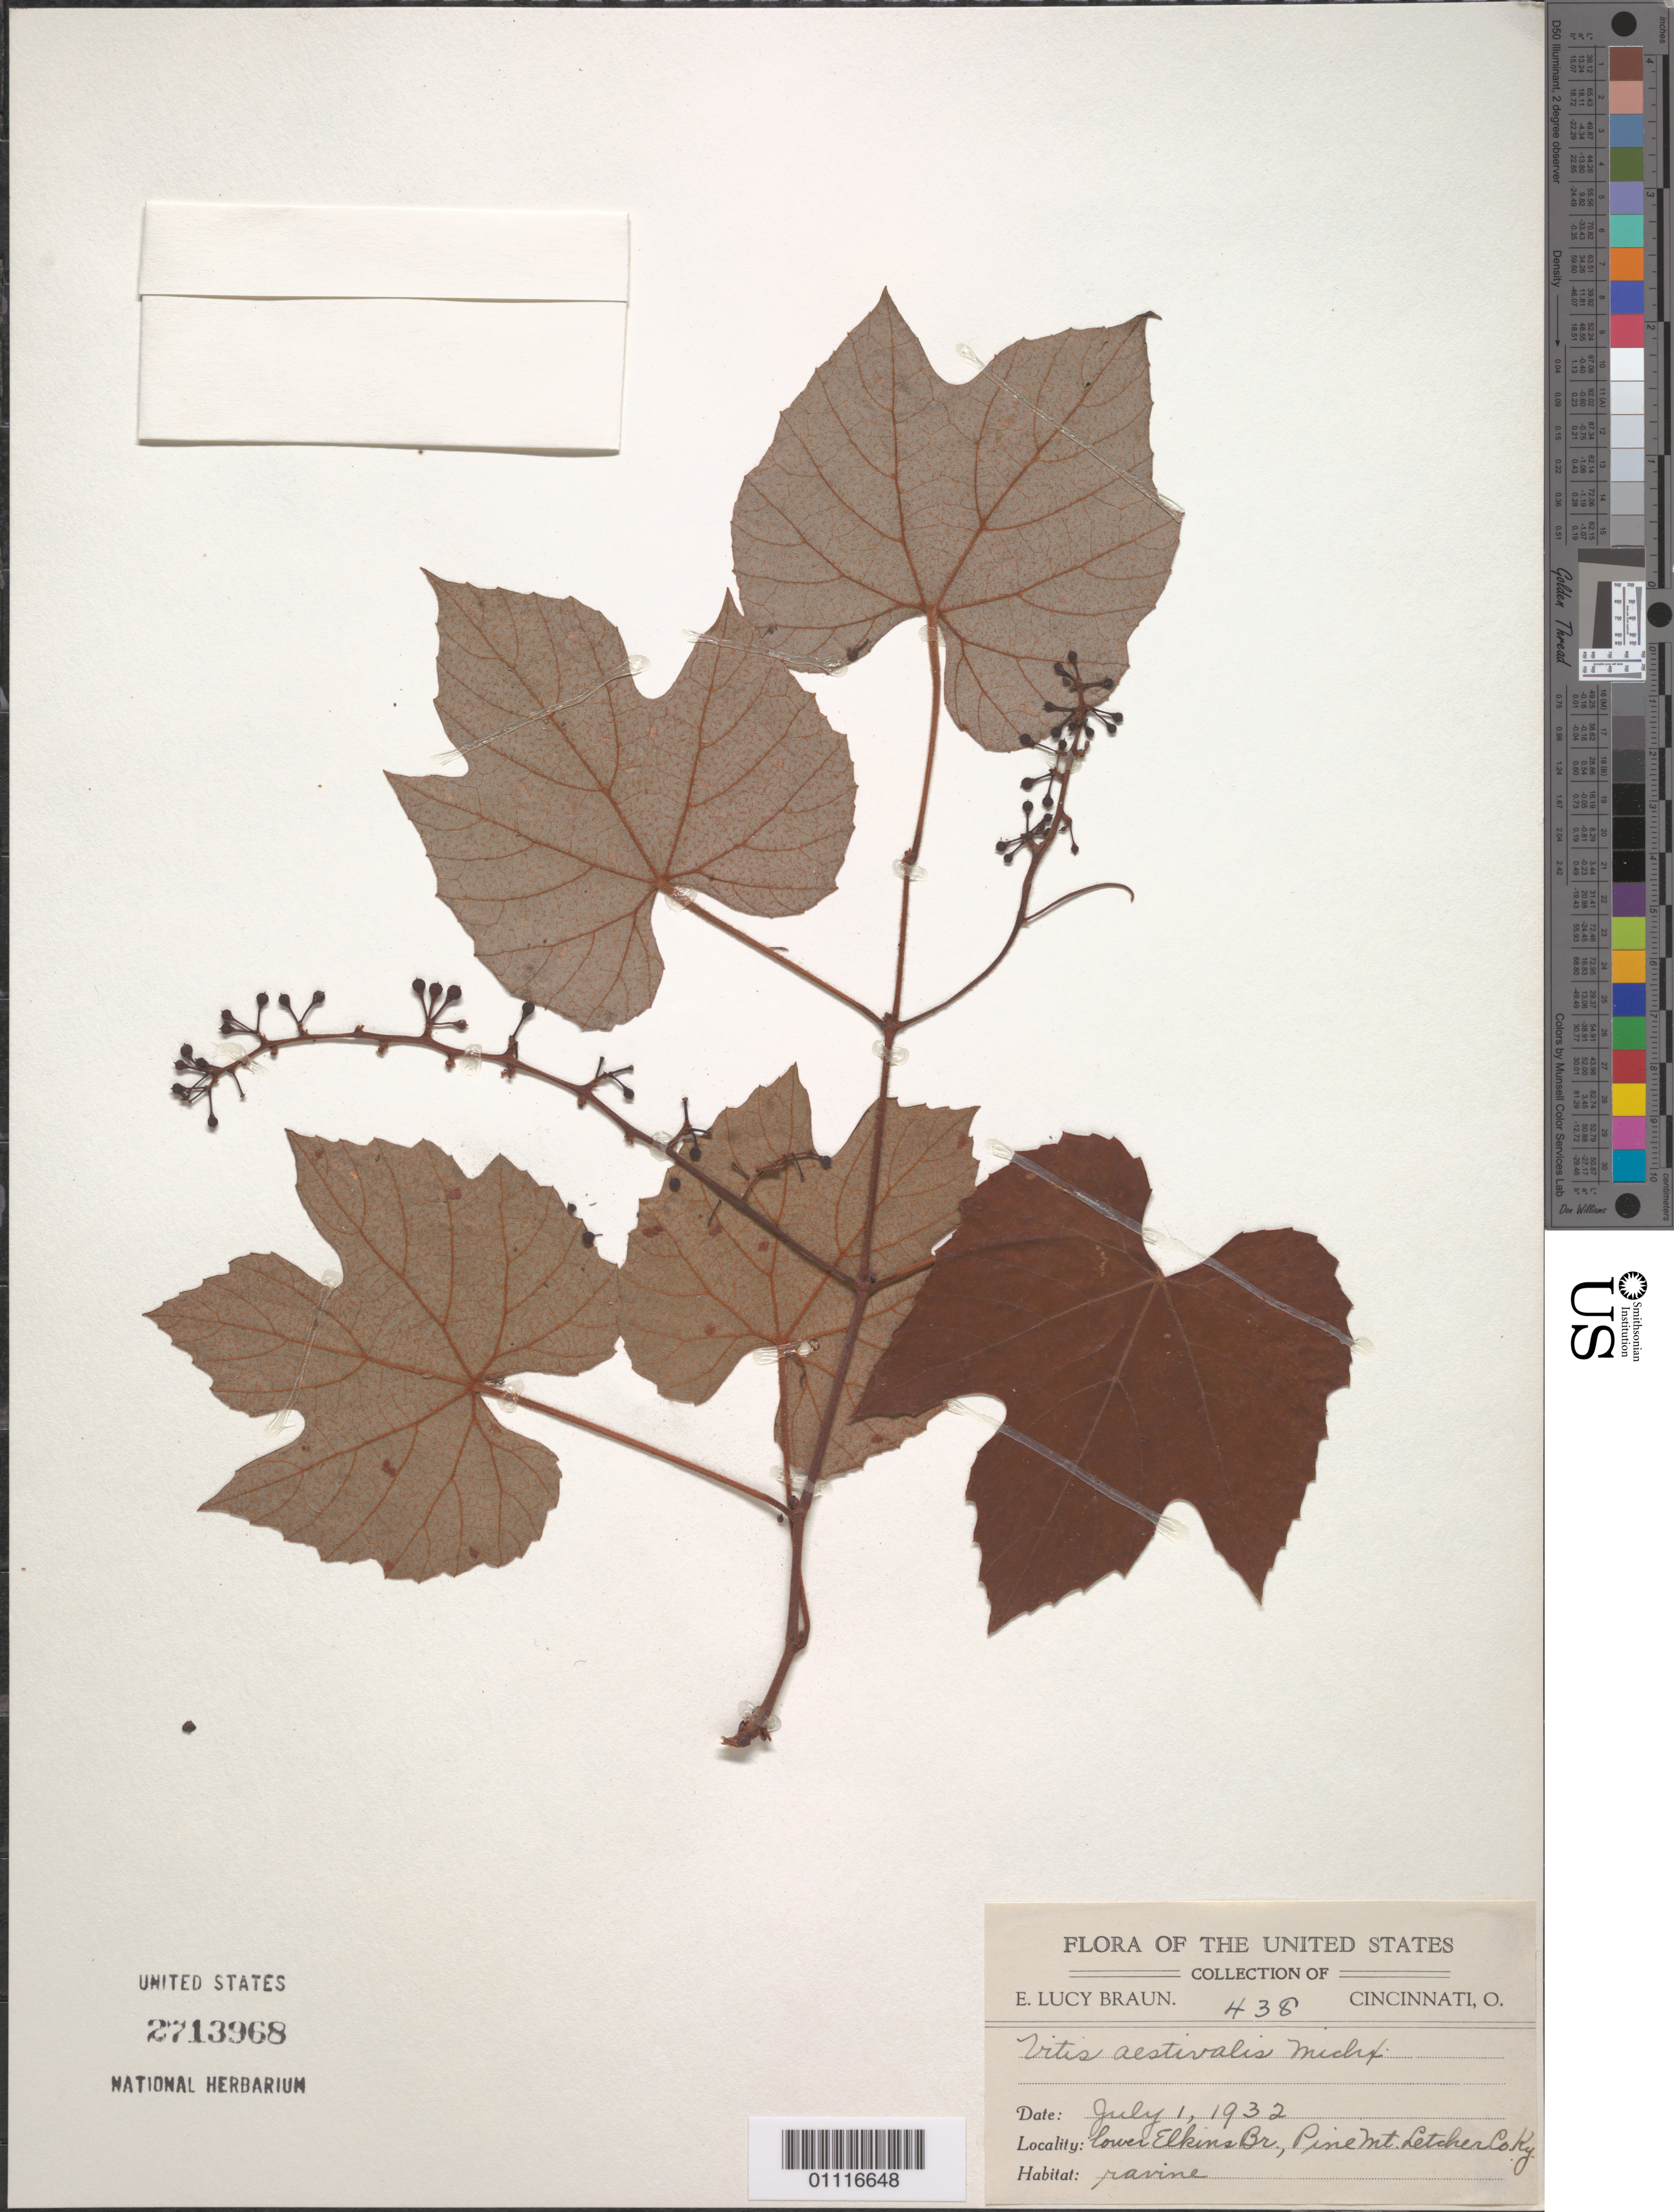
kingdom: Plantae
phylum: Tracheophyta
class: Magnoliopsida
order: Vitales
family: Vitaceae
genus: Vitis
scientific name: Vitis aestivalis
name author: Michx.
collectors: E. L. Braun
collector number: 438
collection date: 1932-07-01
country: United States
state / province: Kentucky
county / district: Letcher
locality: Lower Elkins Br, Pine Mt.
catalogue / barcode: US 2713968